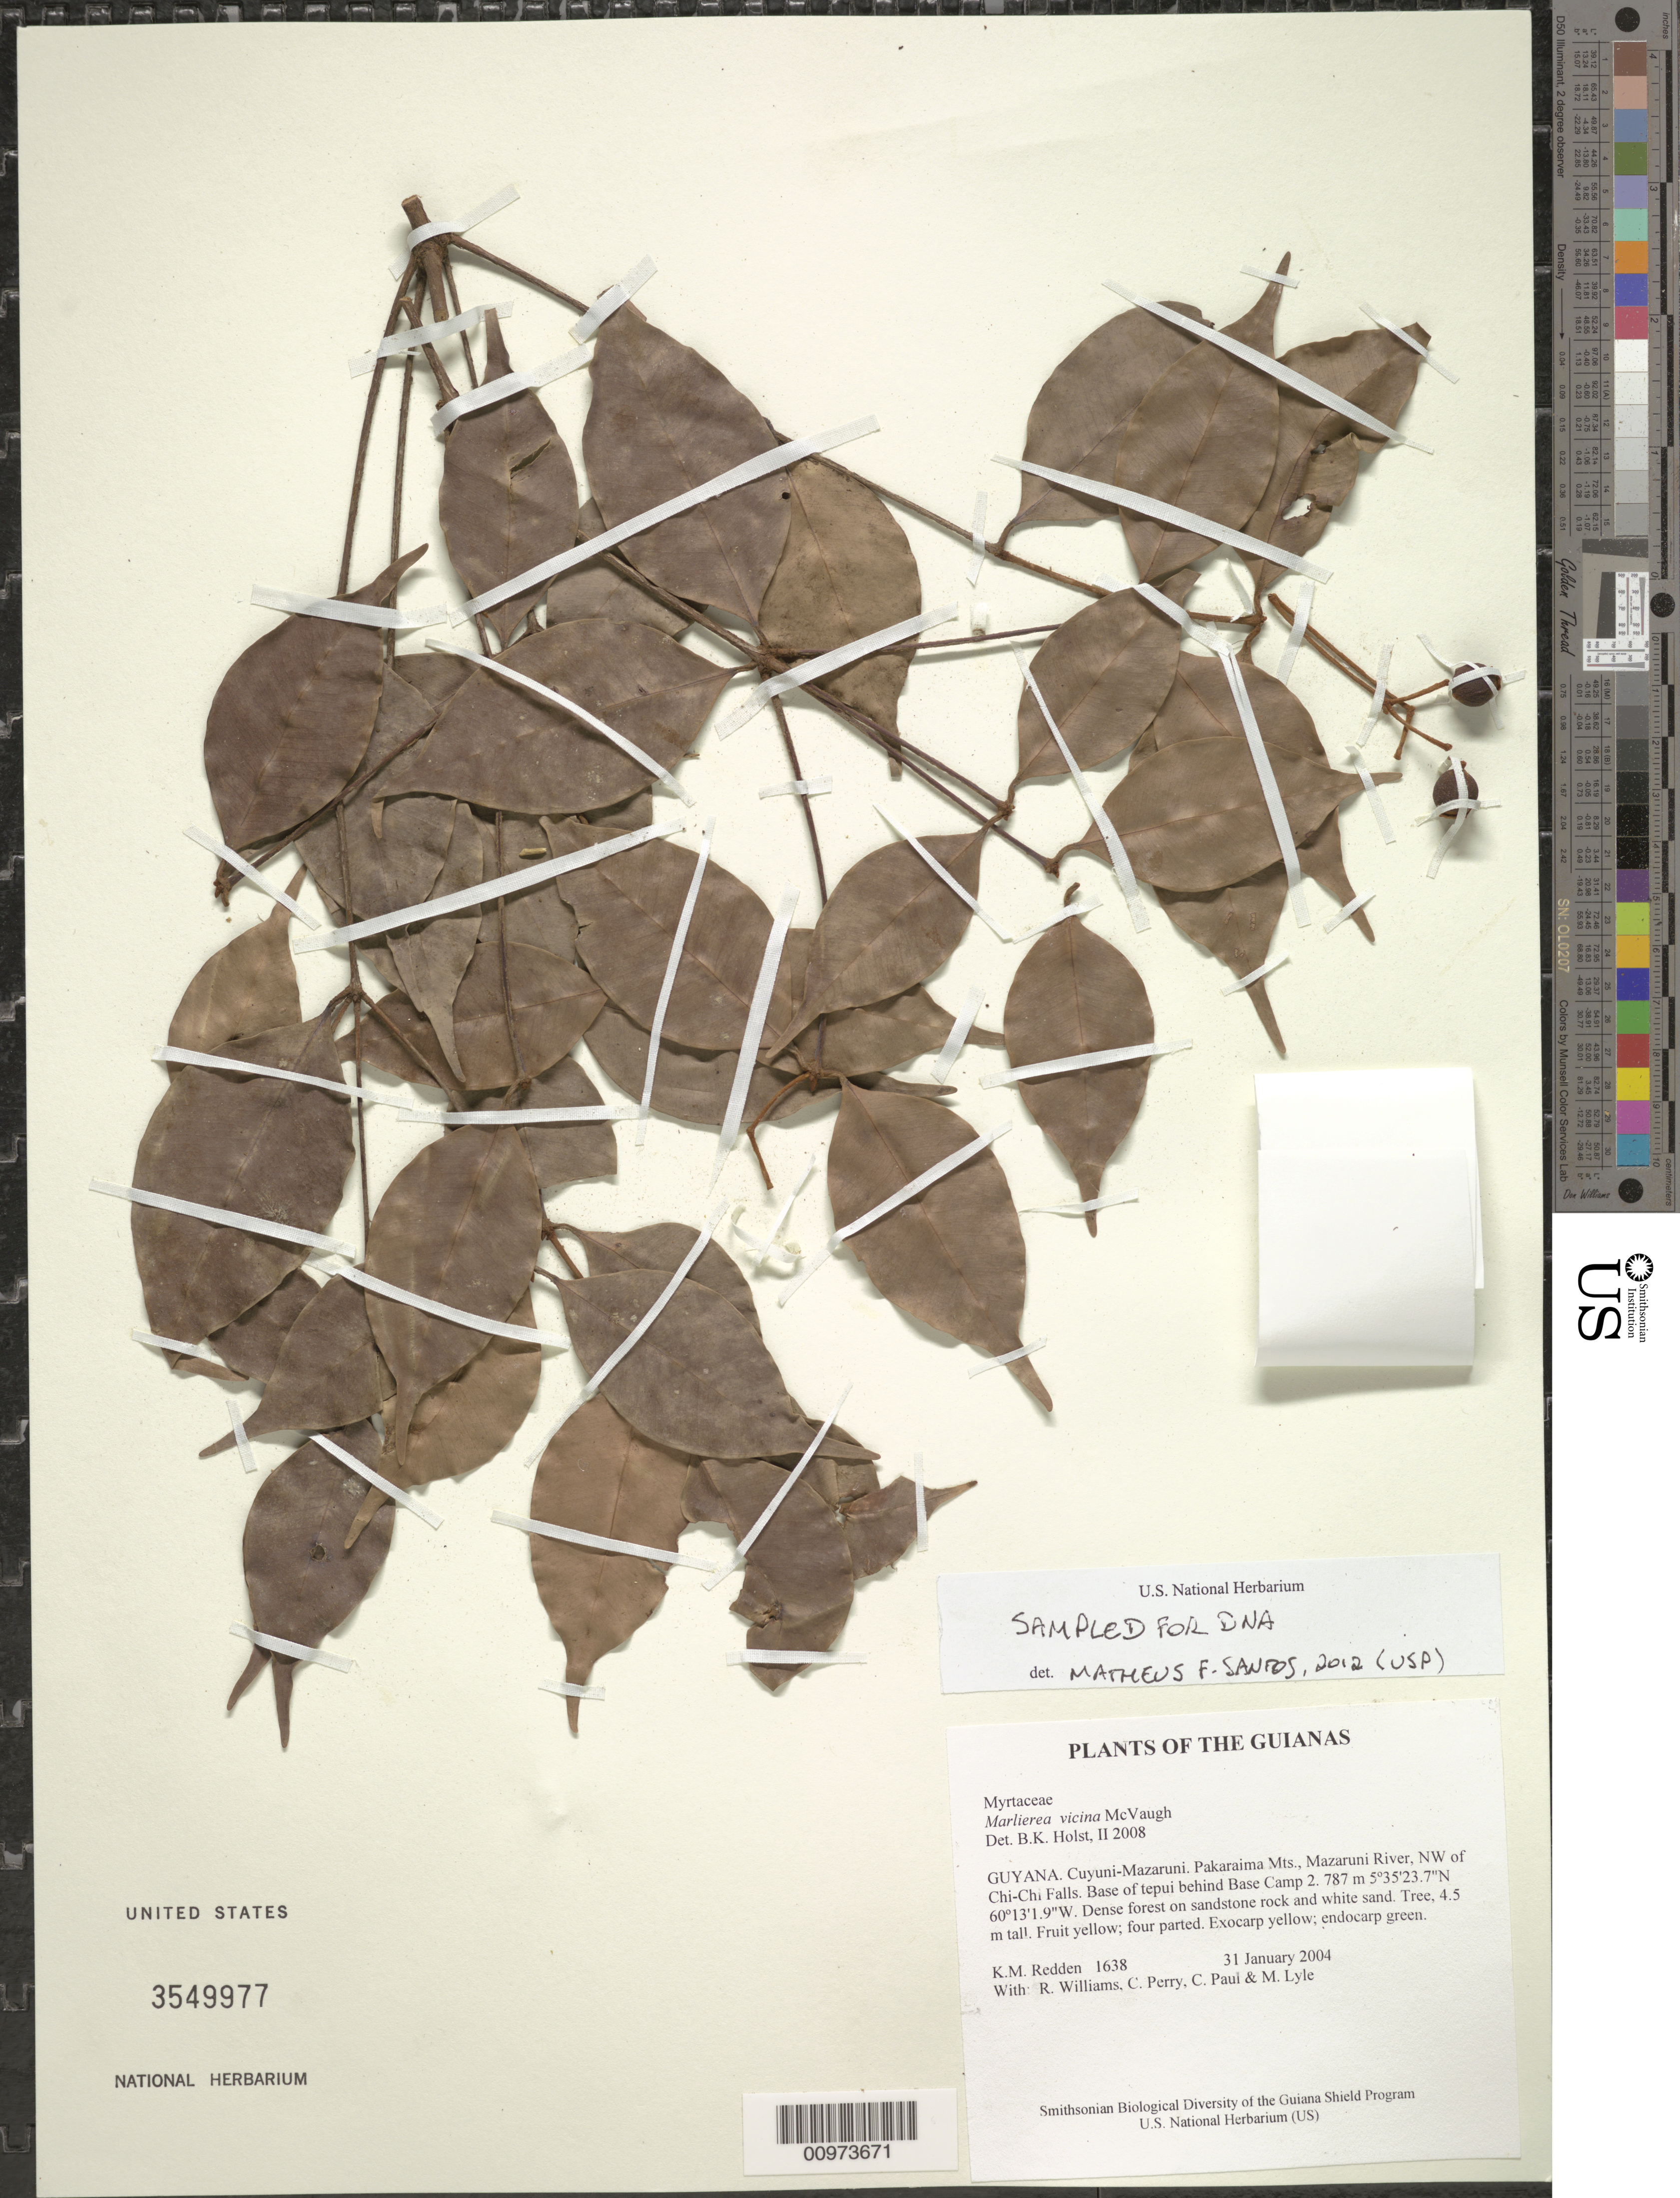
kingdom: Plantae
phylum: Tracheophyta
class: Magnoliopsida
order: Myrtales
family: Myrtaceae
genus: Myrcia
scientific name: Myrcia summa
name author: (McVaugh) M.F. Santos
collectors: K. M. Redden, R. Williams, C. Perry, C. Paul & M. Lyle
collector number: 1638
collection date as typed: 31 January 2004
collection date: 2004-01-31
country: Guyana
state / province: Cuyuni-Mazaruni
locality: Pakaraima Mts., Mazaruni River, NW of Chi-Chi Falls. Base of tepui behind Base Camp 2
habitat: Dense forest on sandstone rock and white sand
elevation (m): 787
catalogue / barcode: US 3549977